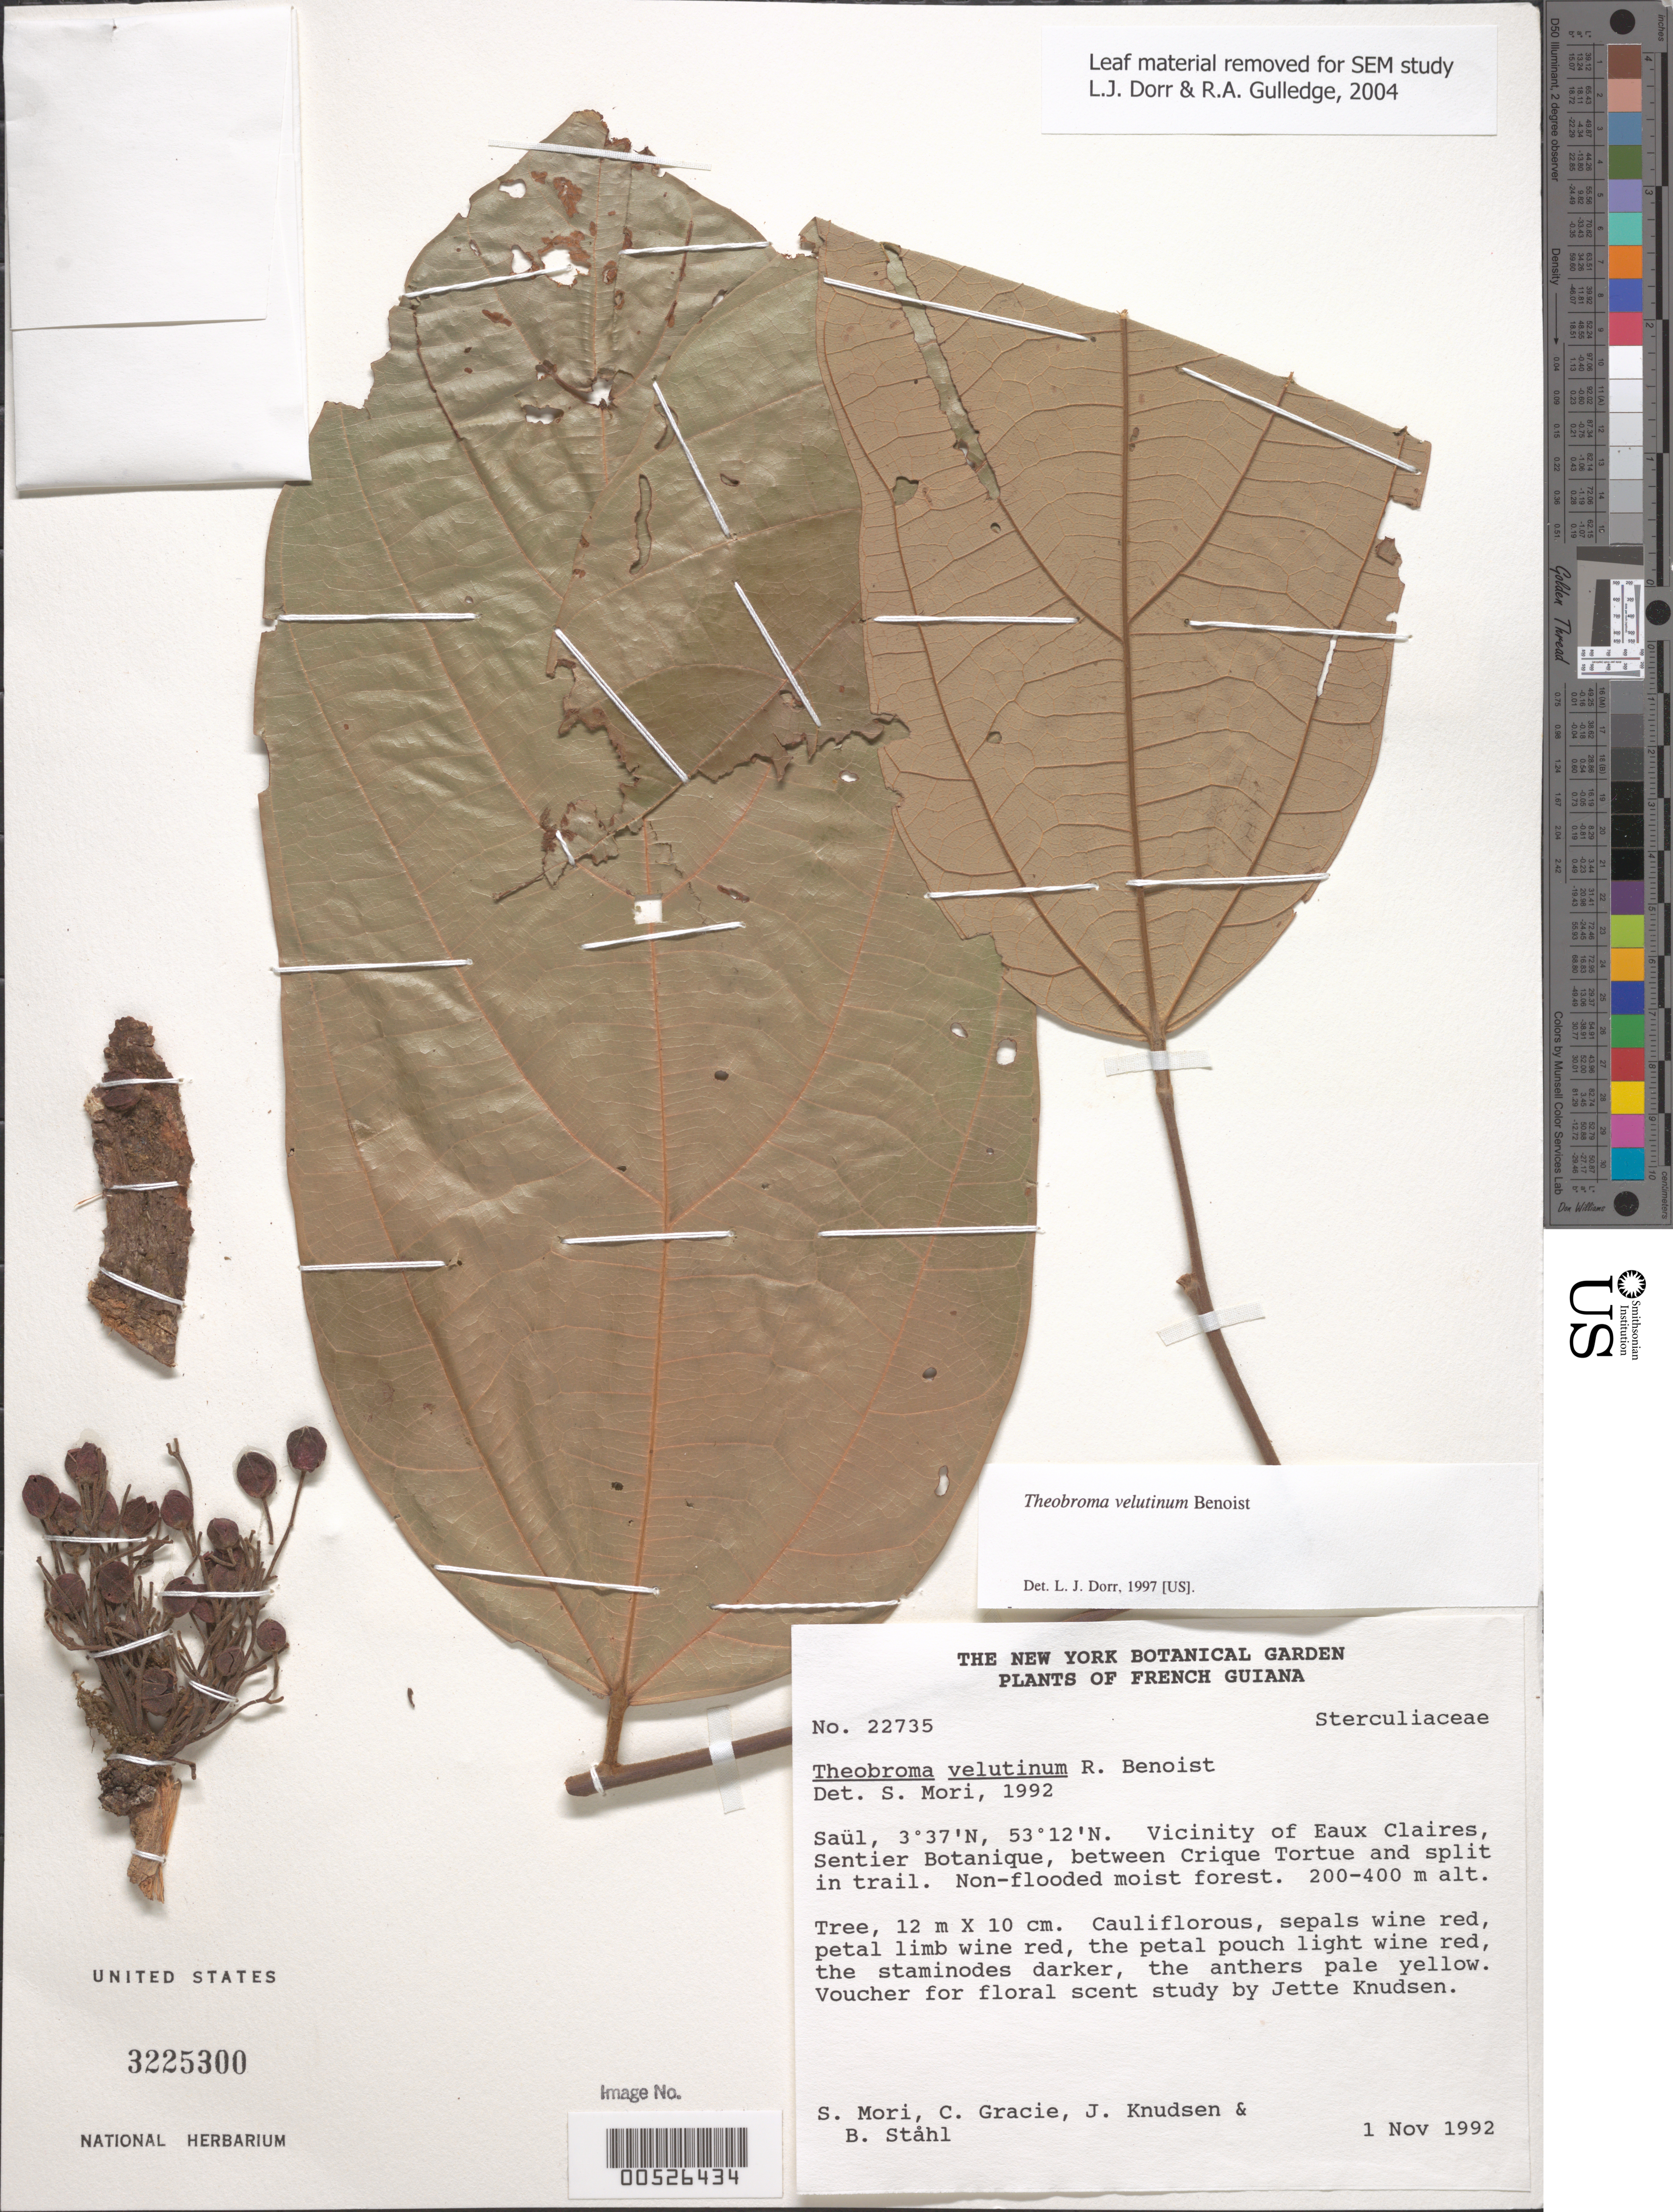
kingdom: Plantae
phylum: Tracheophyta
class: Magnoliopsida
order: Malvales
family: Malvaceae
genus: Theobroma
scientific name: Theobroma velutinum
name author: Benoist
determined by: Mori, Scott A.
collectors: S. Mori, C. A. Gracie, J. Knudsen & B. Ståhl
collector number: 22735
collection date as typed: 01 Nov 1992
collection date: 1992-11-01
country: French Guiana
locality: Saül. Vicinity of Eaux Claires, Sentier Botanique, between Crique Tortue and split in trail.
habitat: Non-flooded moist forest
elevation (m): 200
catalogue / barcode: US 3225300